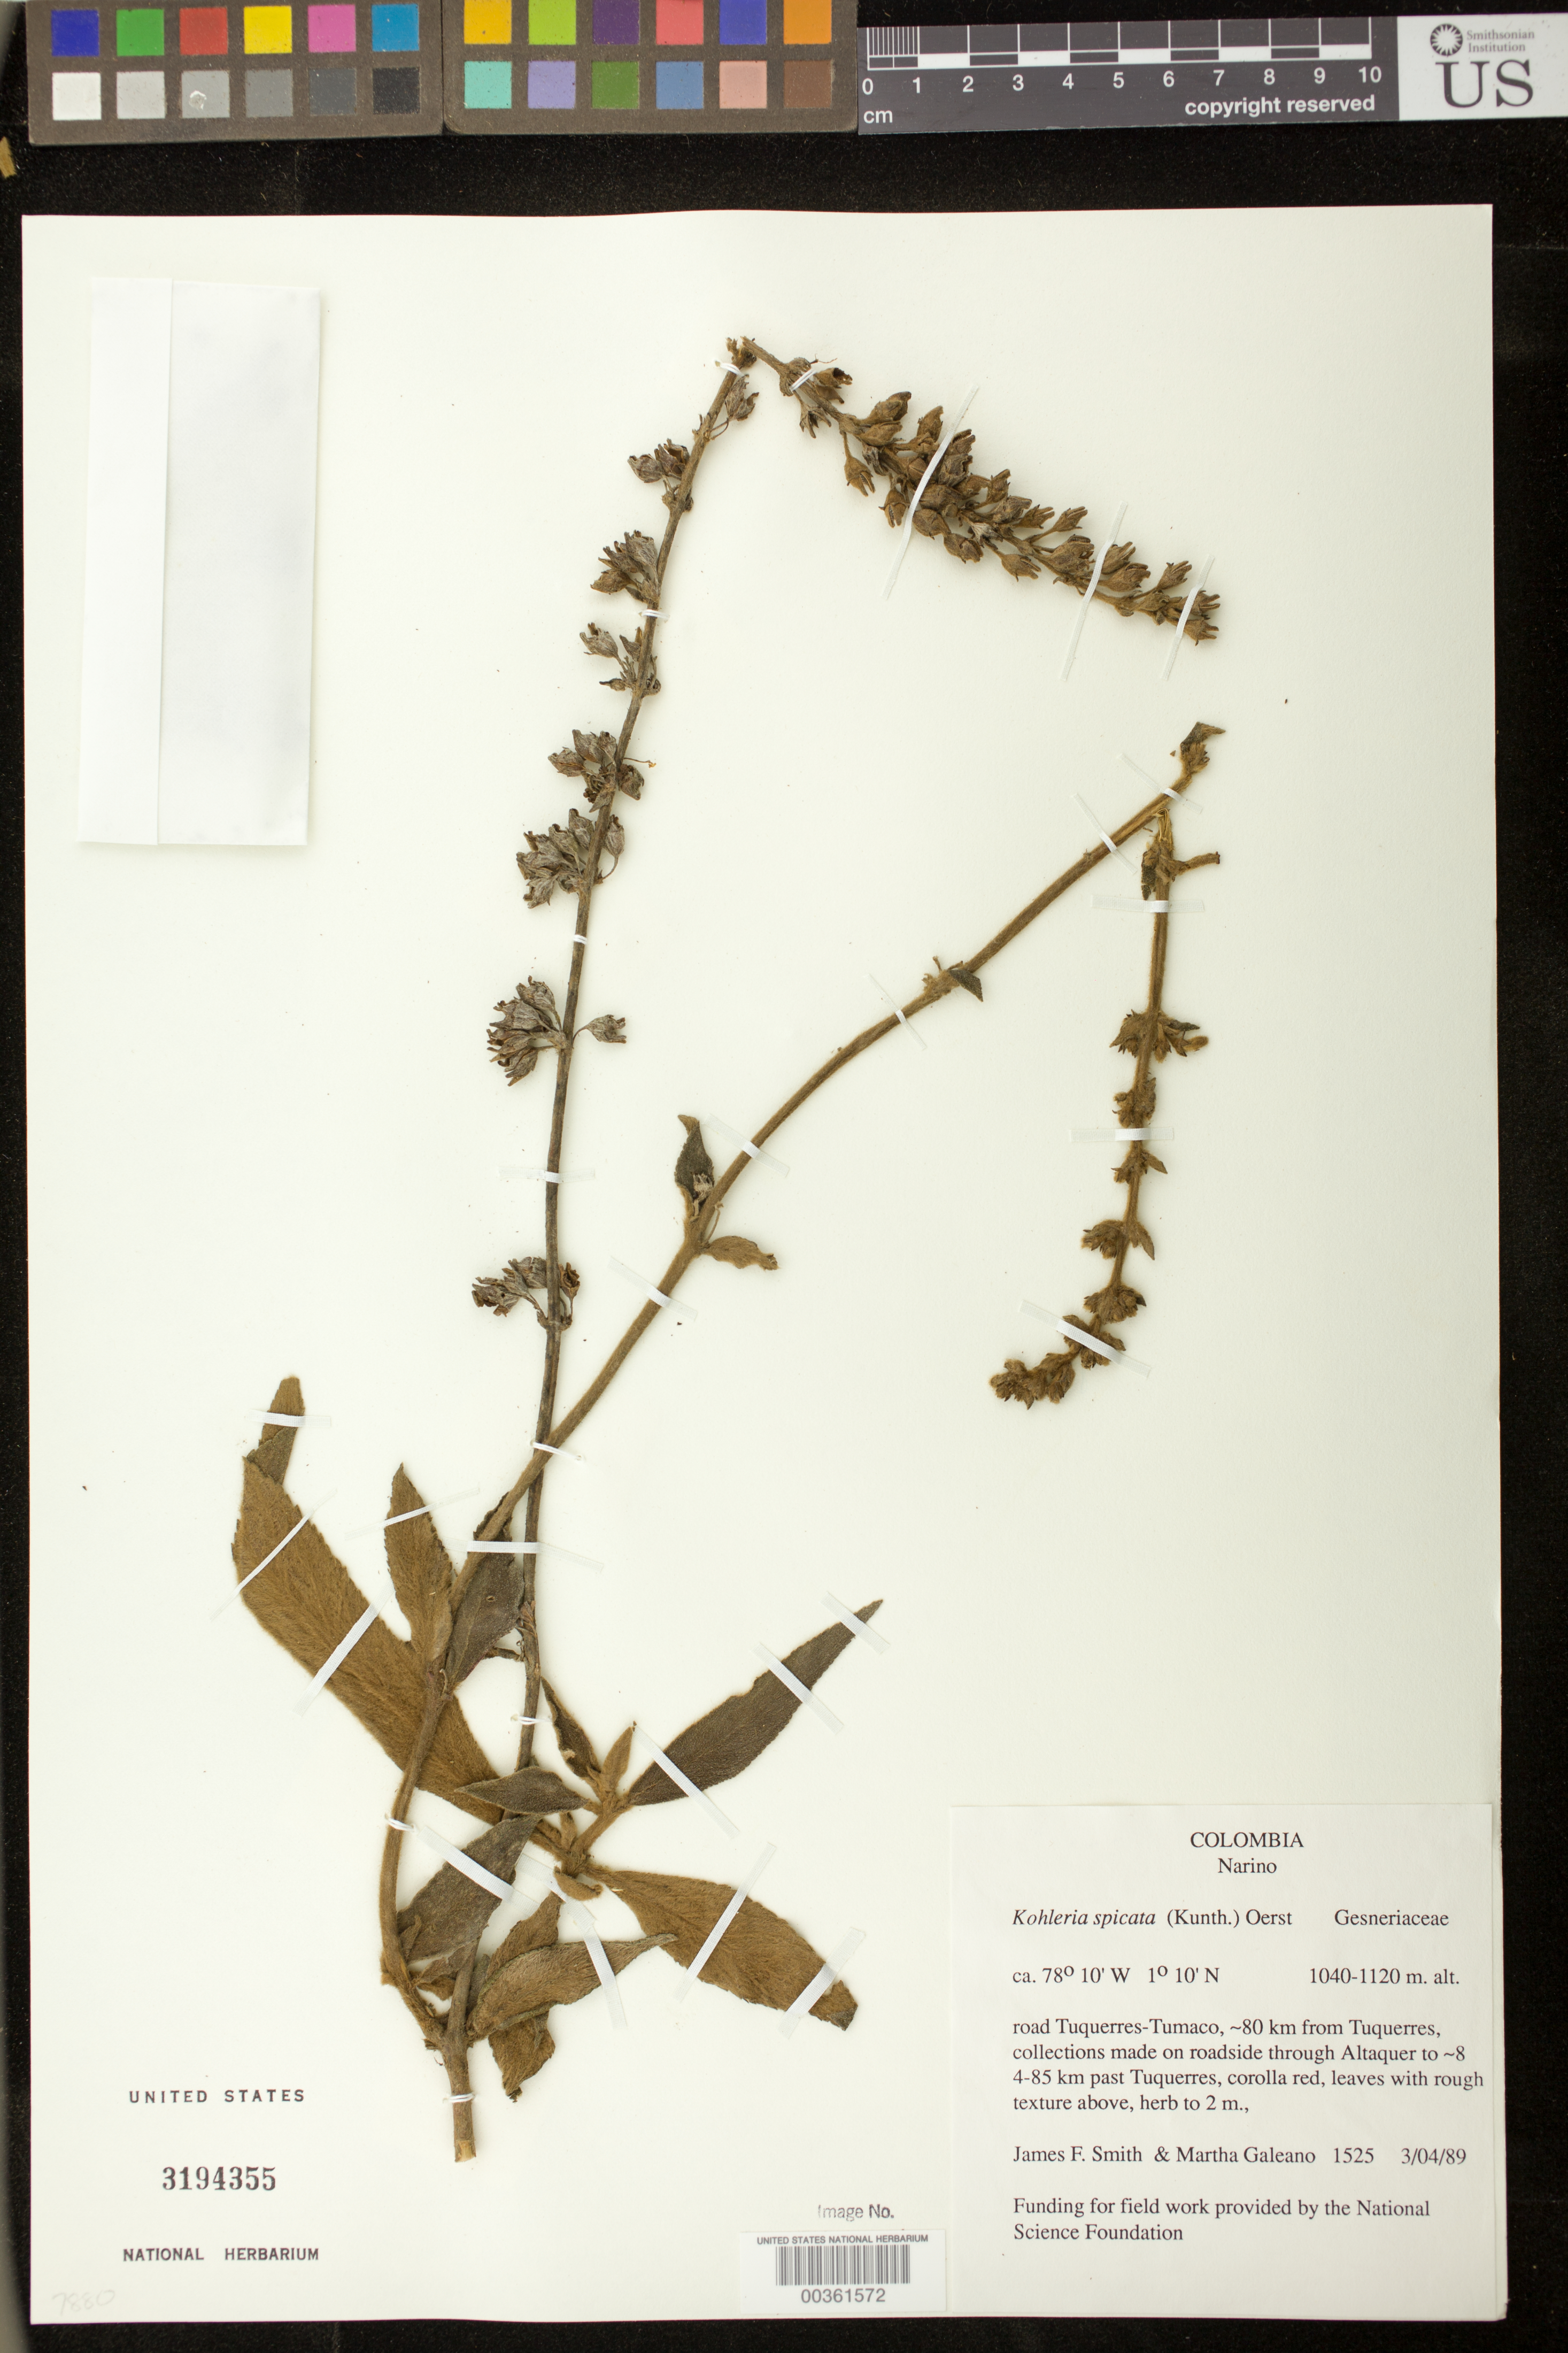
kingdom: Plantae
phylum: Tracheophyta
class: Magnoliopsida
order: Lamiales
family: Gesneriaceae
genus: Kohleria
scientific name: Kohleria spicata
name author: (Kunth) Oerst.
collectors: J. Smith & M. Galeano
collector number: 1525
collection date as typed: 04 Mar 1989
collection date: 1989-03-04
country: Colombia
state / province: Nariño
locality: Road Tuquerres-Tumaco, about 80 km from Tuquerres, collections made on roadside through Altaquer to ca 84-85 km past Tuquerres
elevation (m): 1040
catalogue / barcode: US 3194355